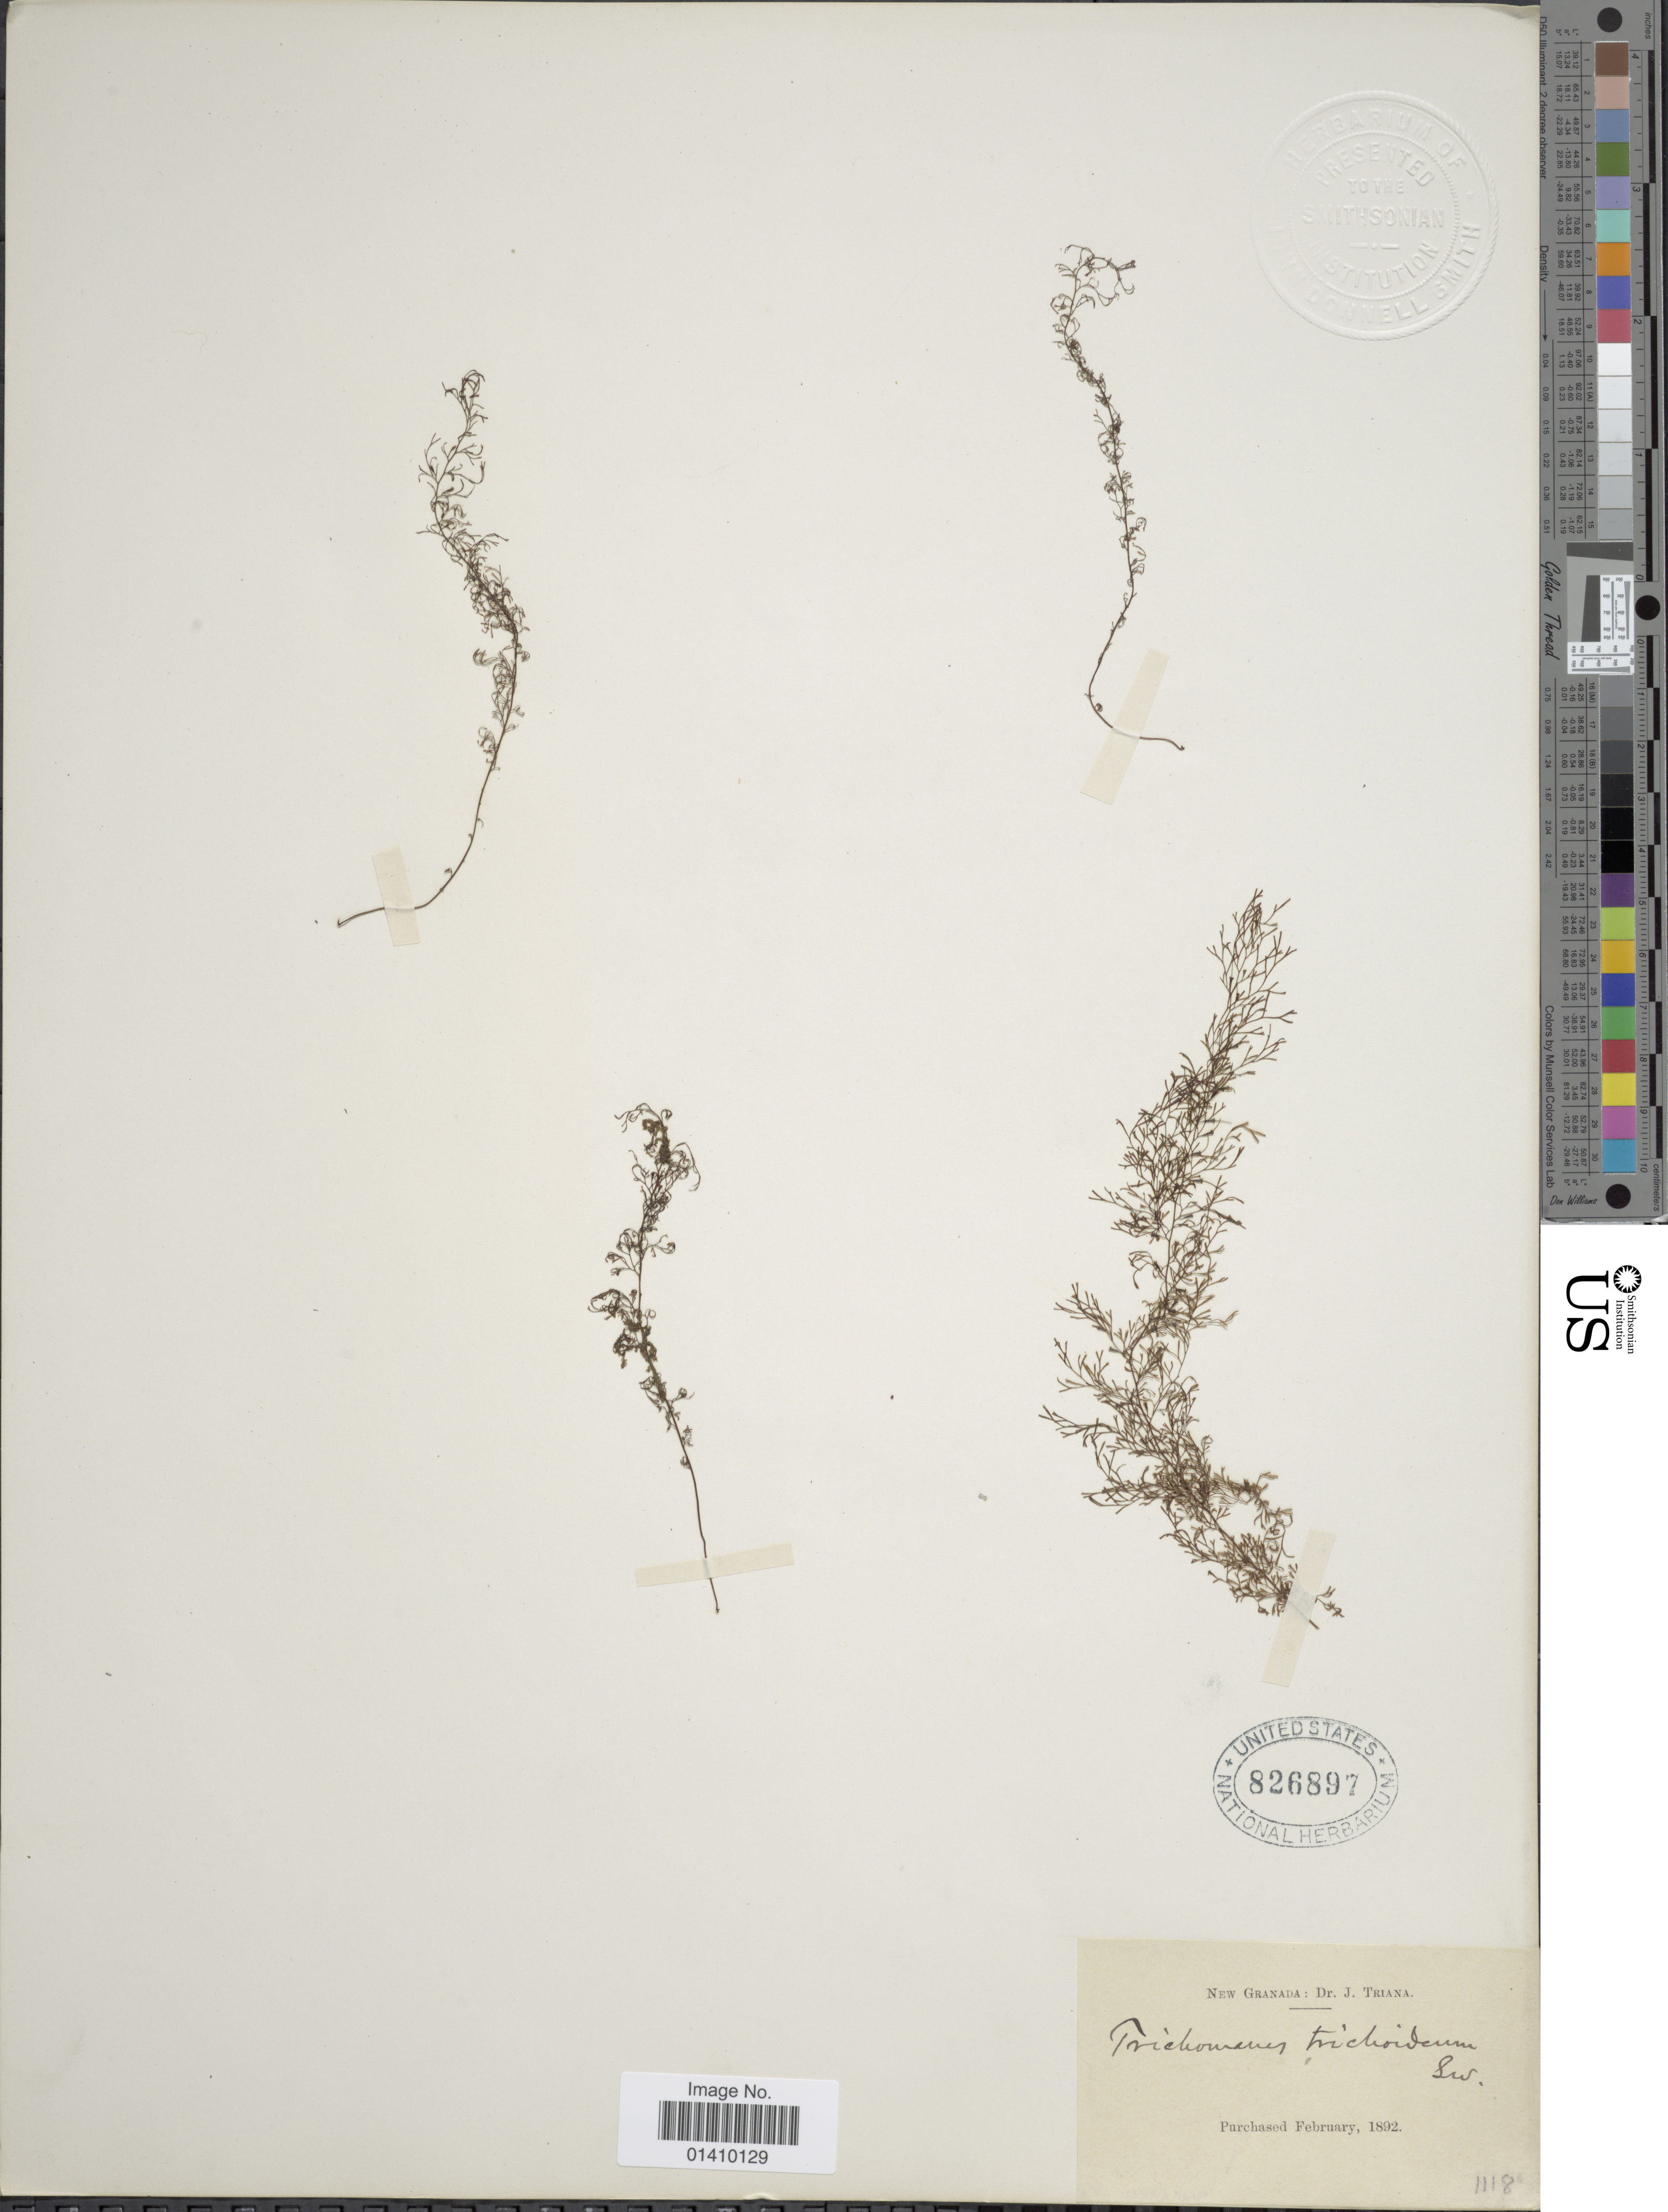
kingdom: Plantae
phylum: Tracheophyta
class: Polypodiopsida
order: Hymenophyllales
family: Hymenophyllaceae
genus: Polyphlebium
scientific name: Polyphlebium capillaceum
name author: (L.) Ebihara & Dubuisson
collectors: J. Triana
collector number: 11180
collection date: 1892-02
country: Nicaragua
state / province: Granada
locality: New Granada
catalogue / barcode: US 826897